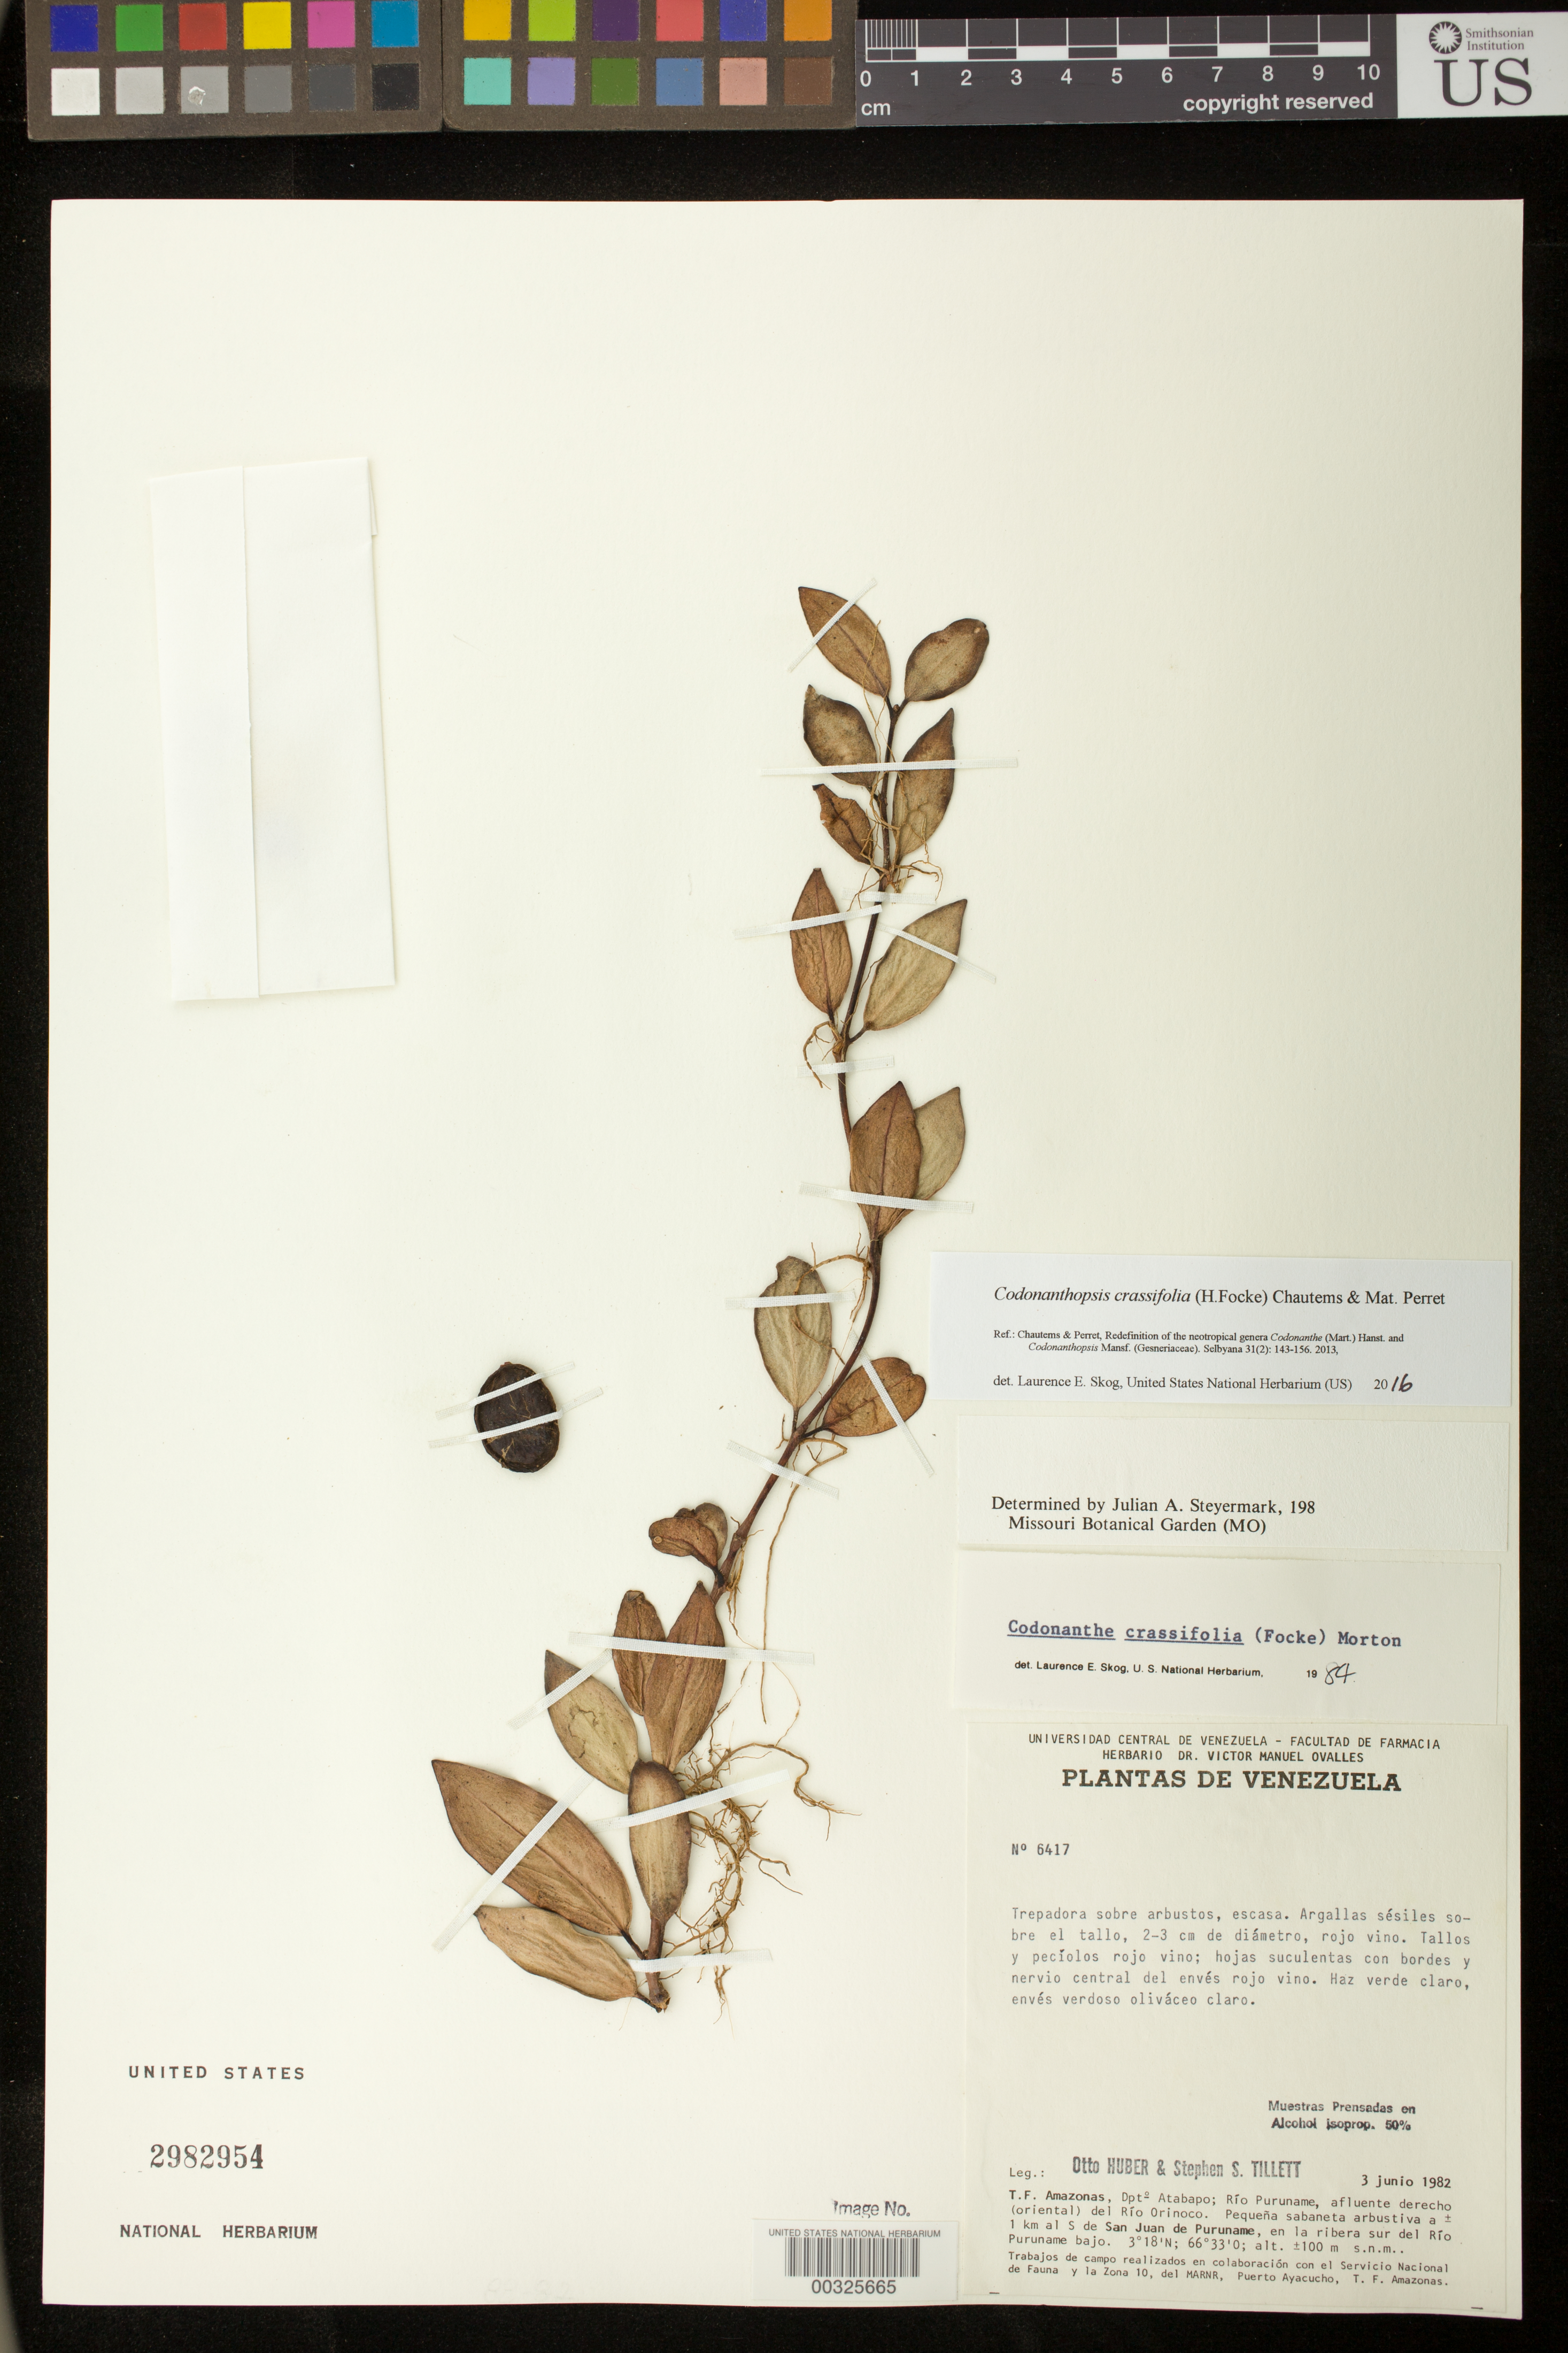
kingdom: Plantae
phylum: Tracheophyta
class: Magnoliopsida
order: Lamiales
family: Gesneriaceae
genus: Codonanthopsis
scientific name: Codonanthopsis crassifolia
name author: (H. Focke) Chautems & Mat.Perret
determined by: Skog, Laurence E.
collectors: O. Huber & S. S. Tillett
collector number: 6417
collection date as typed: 03 Jun 1982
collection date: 1982-06-03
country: Venezuela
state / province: Amazonas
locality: Atabapo Dept., Rio Puruname, right tributary of Rio Orinoco, ...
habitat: Trepadora sobre arbustos, escasa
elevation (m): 100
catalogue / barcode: US 2982954